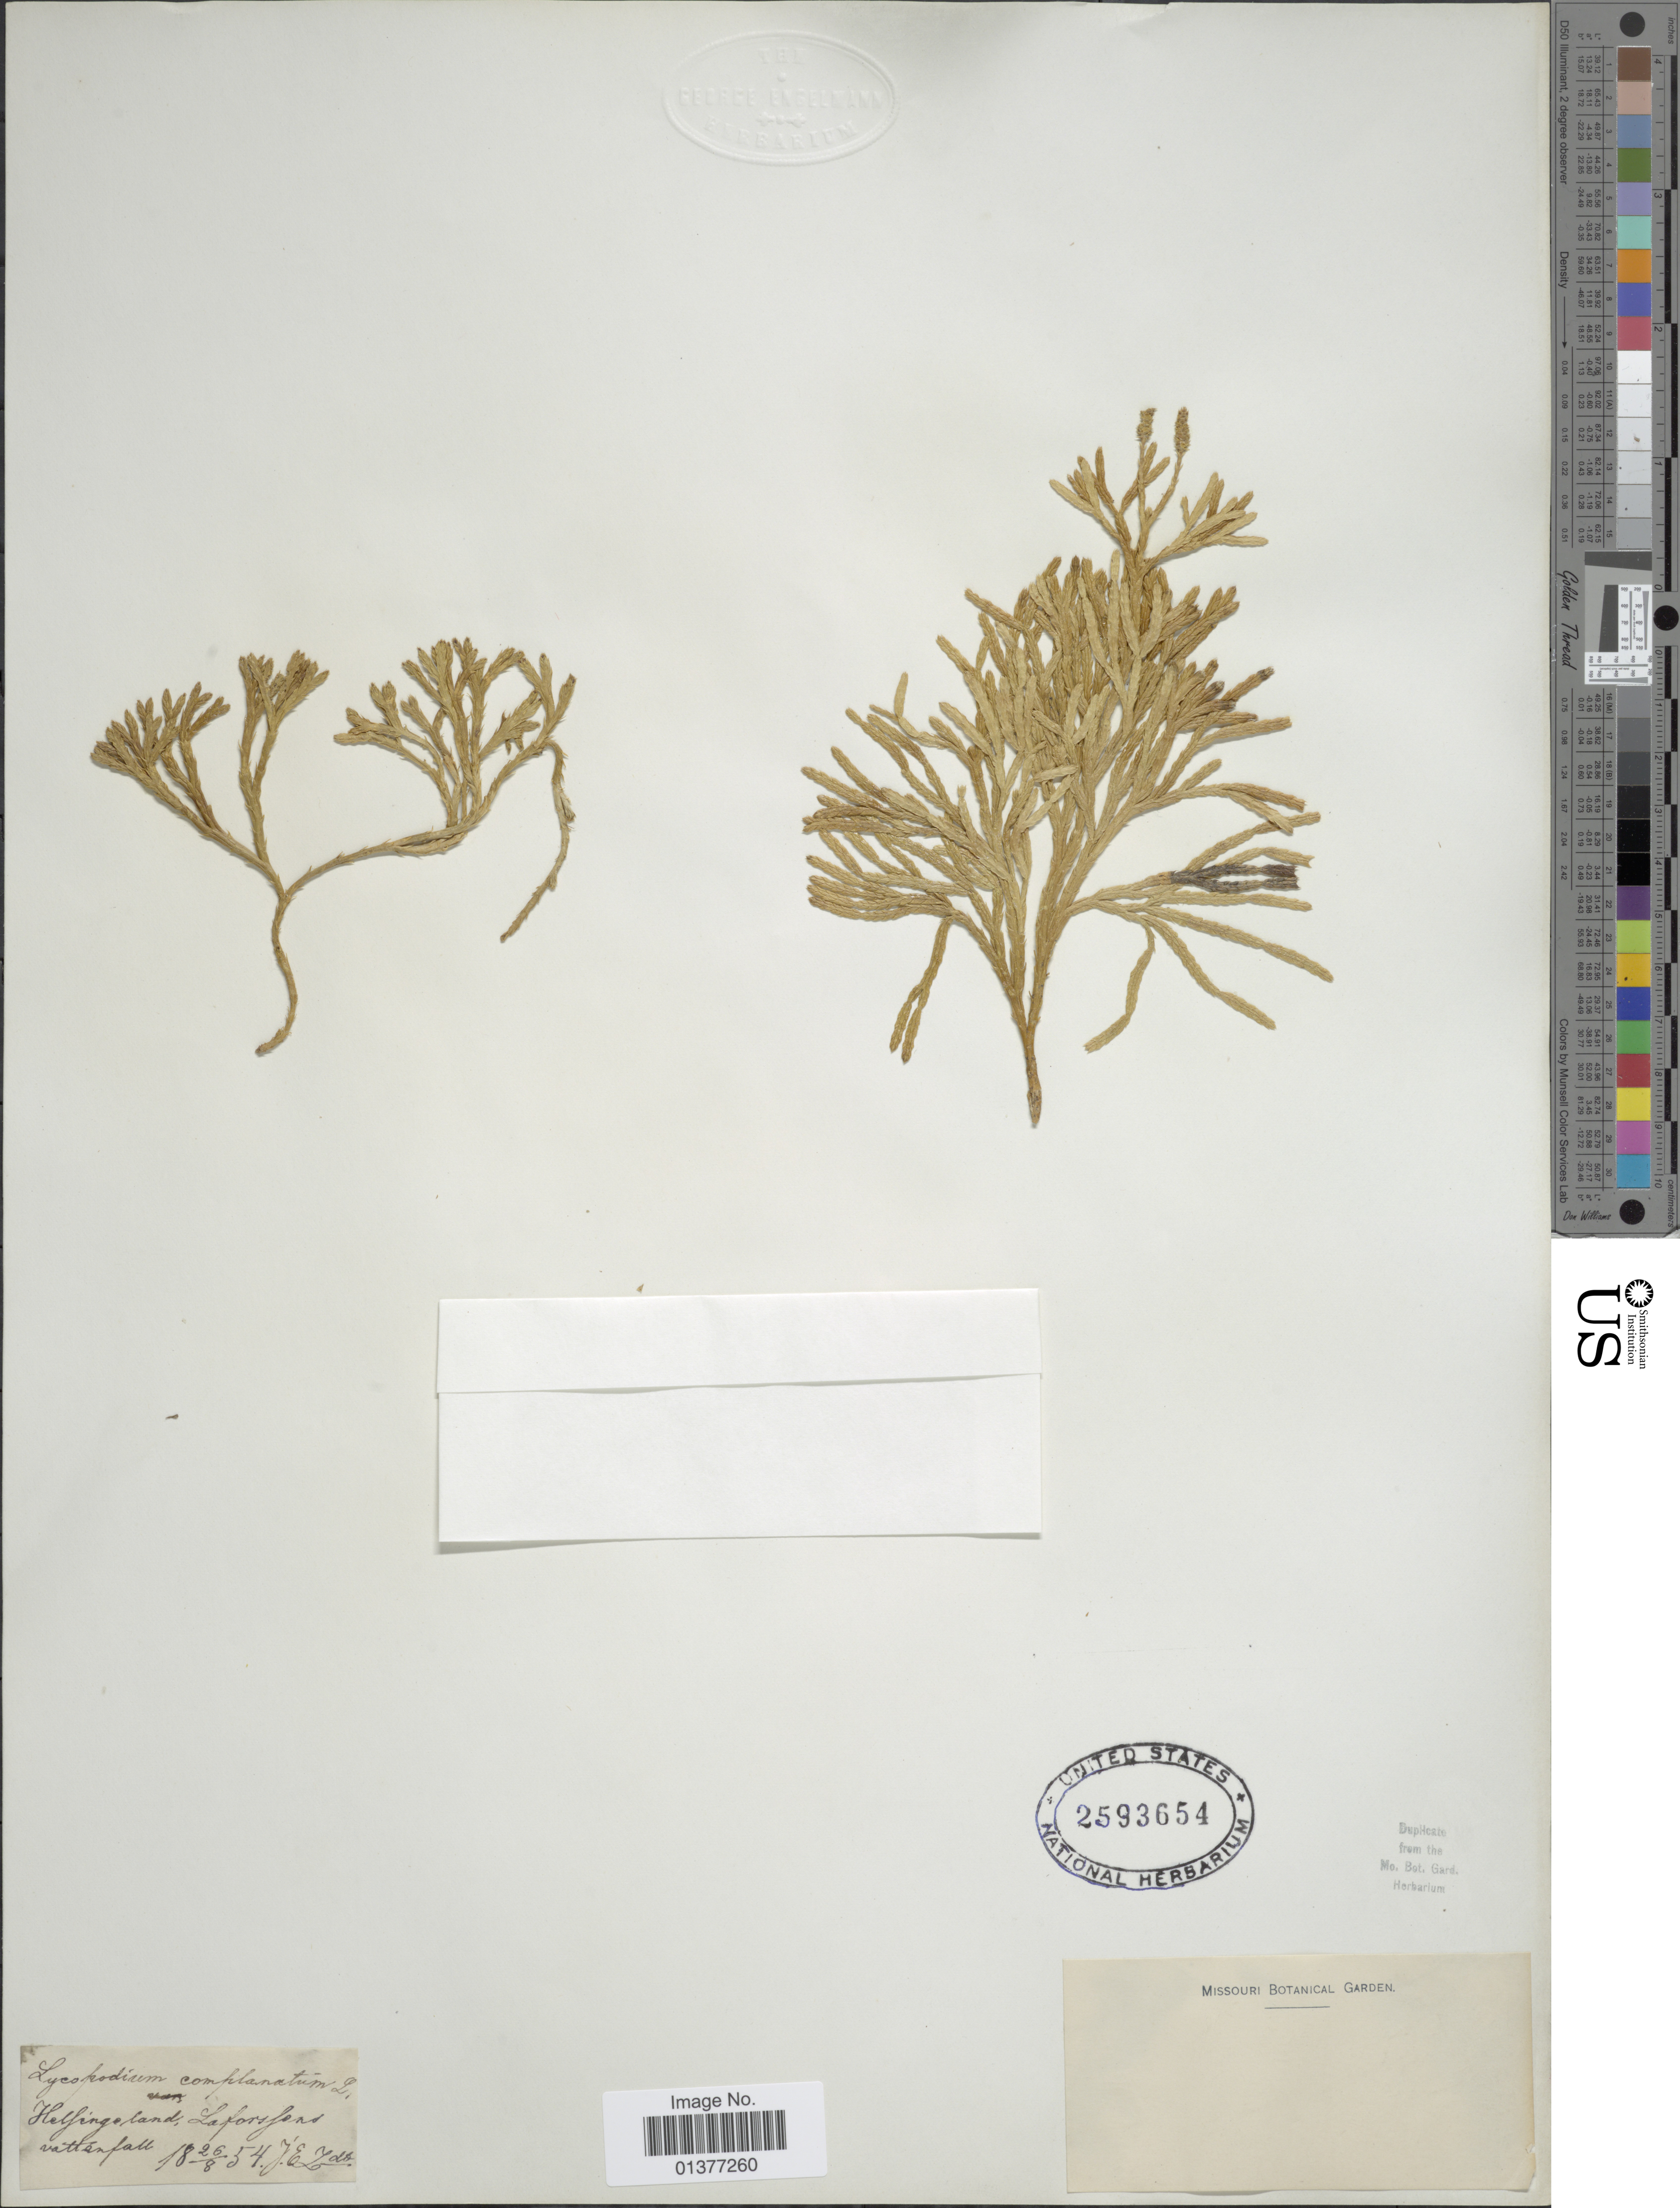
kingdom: Plantae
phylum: Tracheophyta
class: Lycopodiopsida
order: Lycopodiales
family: Lycopodiaceae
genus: Diphasiastrum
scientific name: Diphasiastrum complanatum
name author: (L.) Holub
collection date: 1854-08-26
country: Sweden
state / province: Gävleborg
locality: Laforsens vattenfall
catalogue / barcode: US 2593654